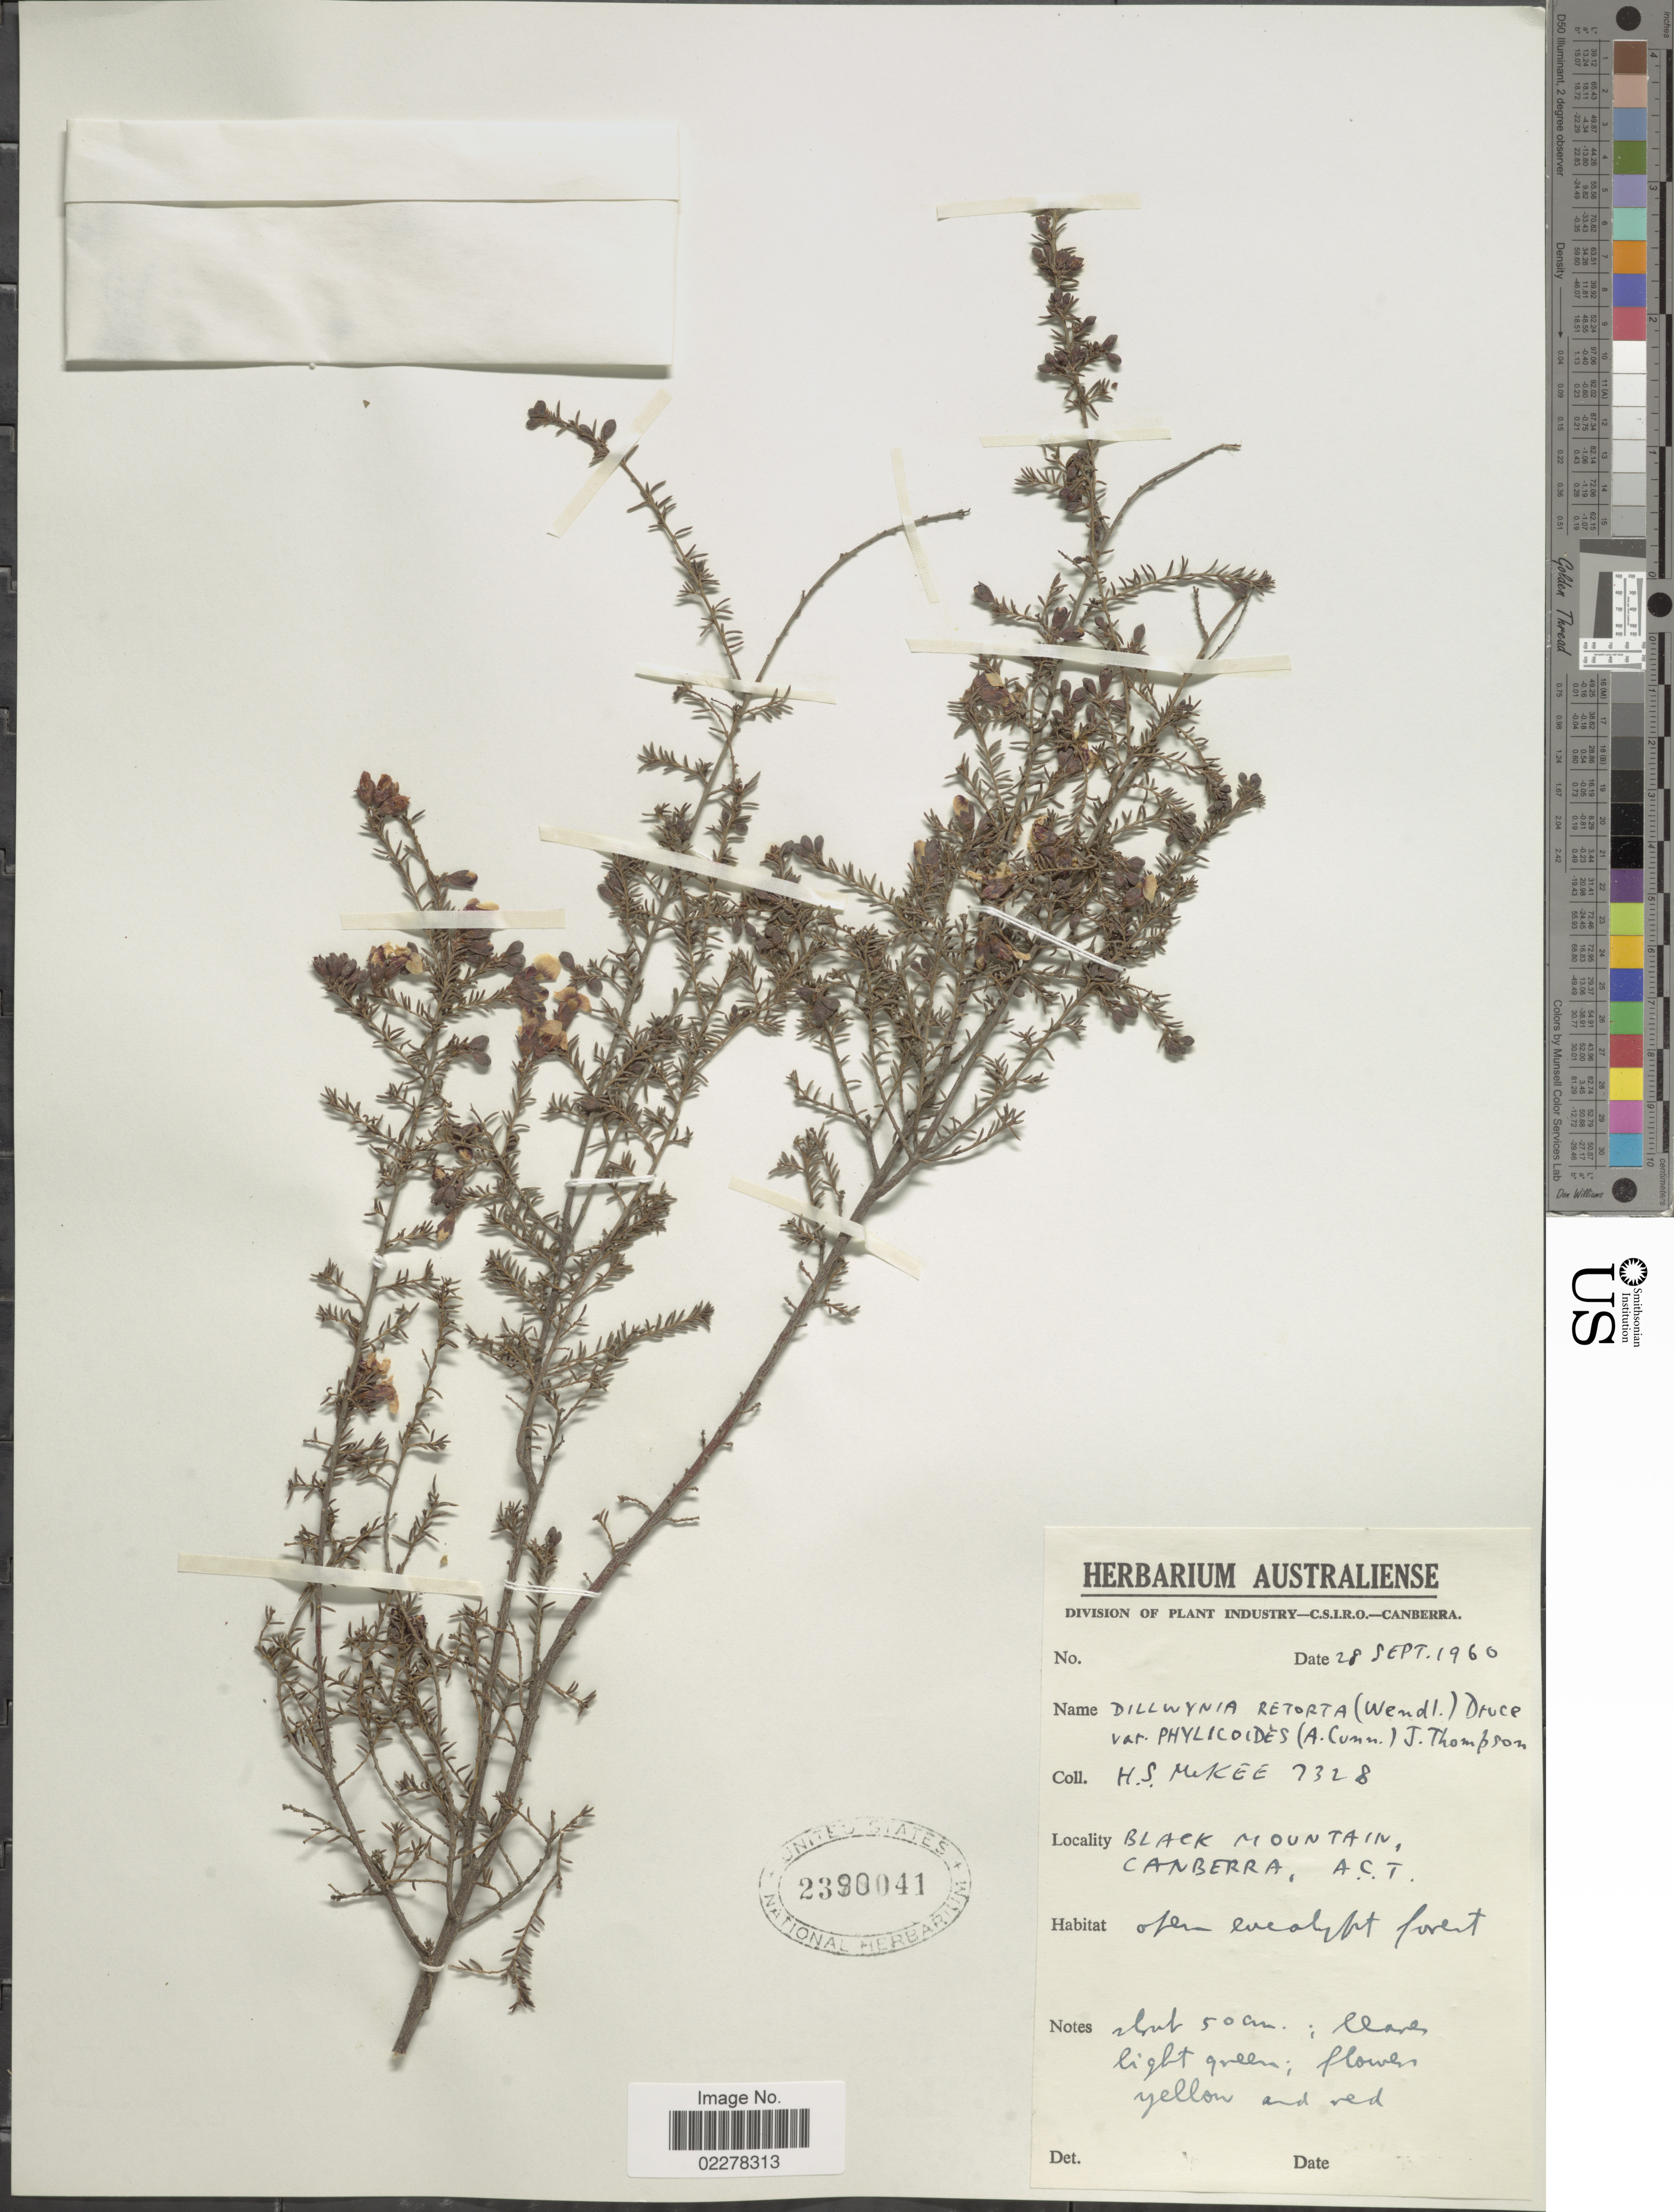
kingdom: Plantae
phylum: Tracheophyta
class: Magnoliopsida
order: Fabales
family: Fabaceae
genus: Dillwynia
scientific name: Dillwynia retorta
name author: Druce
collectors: H. S. McKee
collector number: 7328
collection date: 1960-09-28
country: Australia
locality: Black Mountain, Canberra, A.C.T.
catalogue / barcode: US 2390041